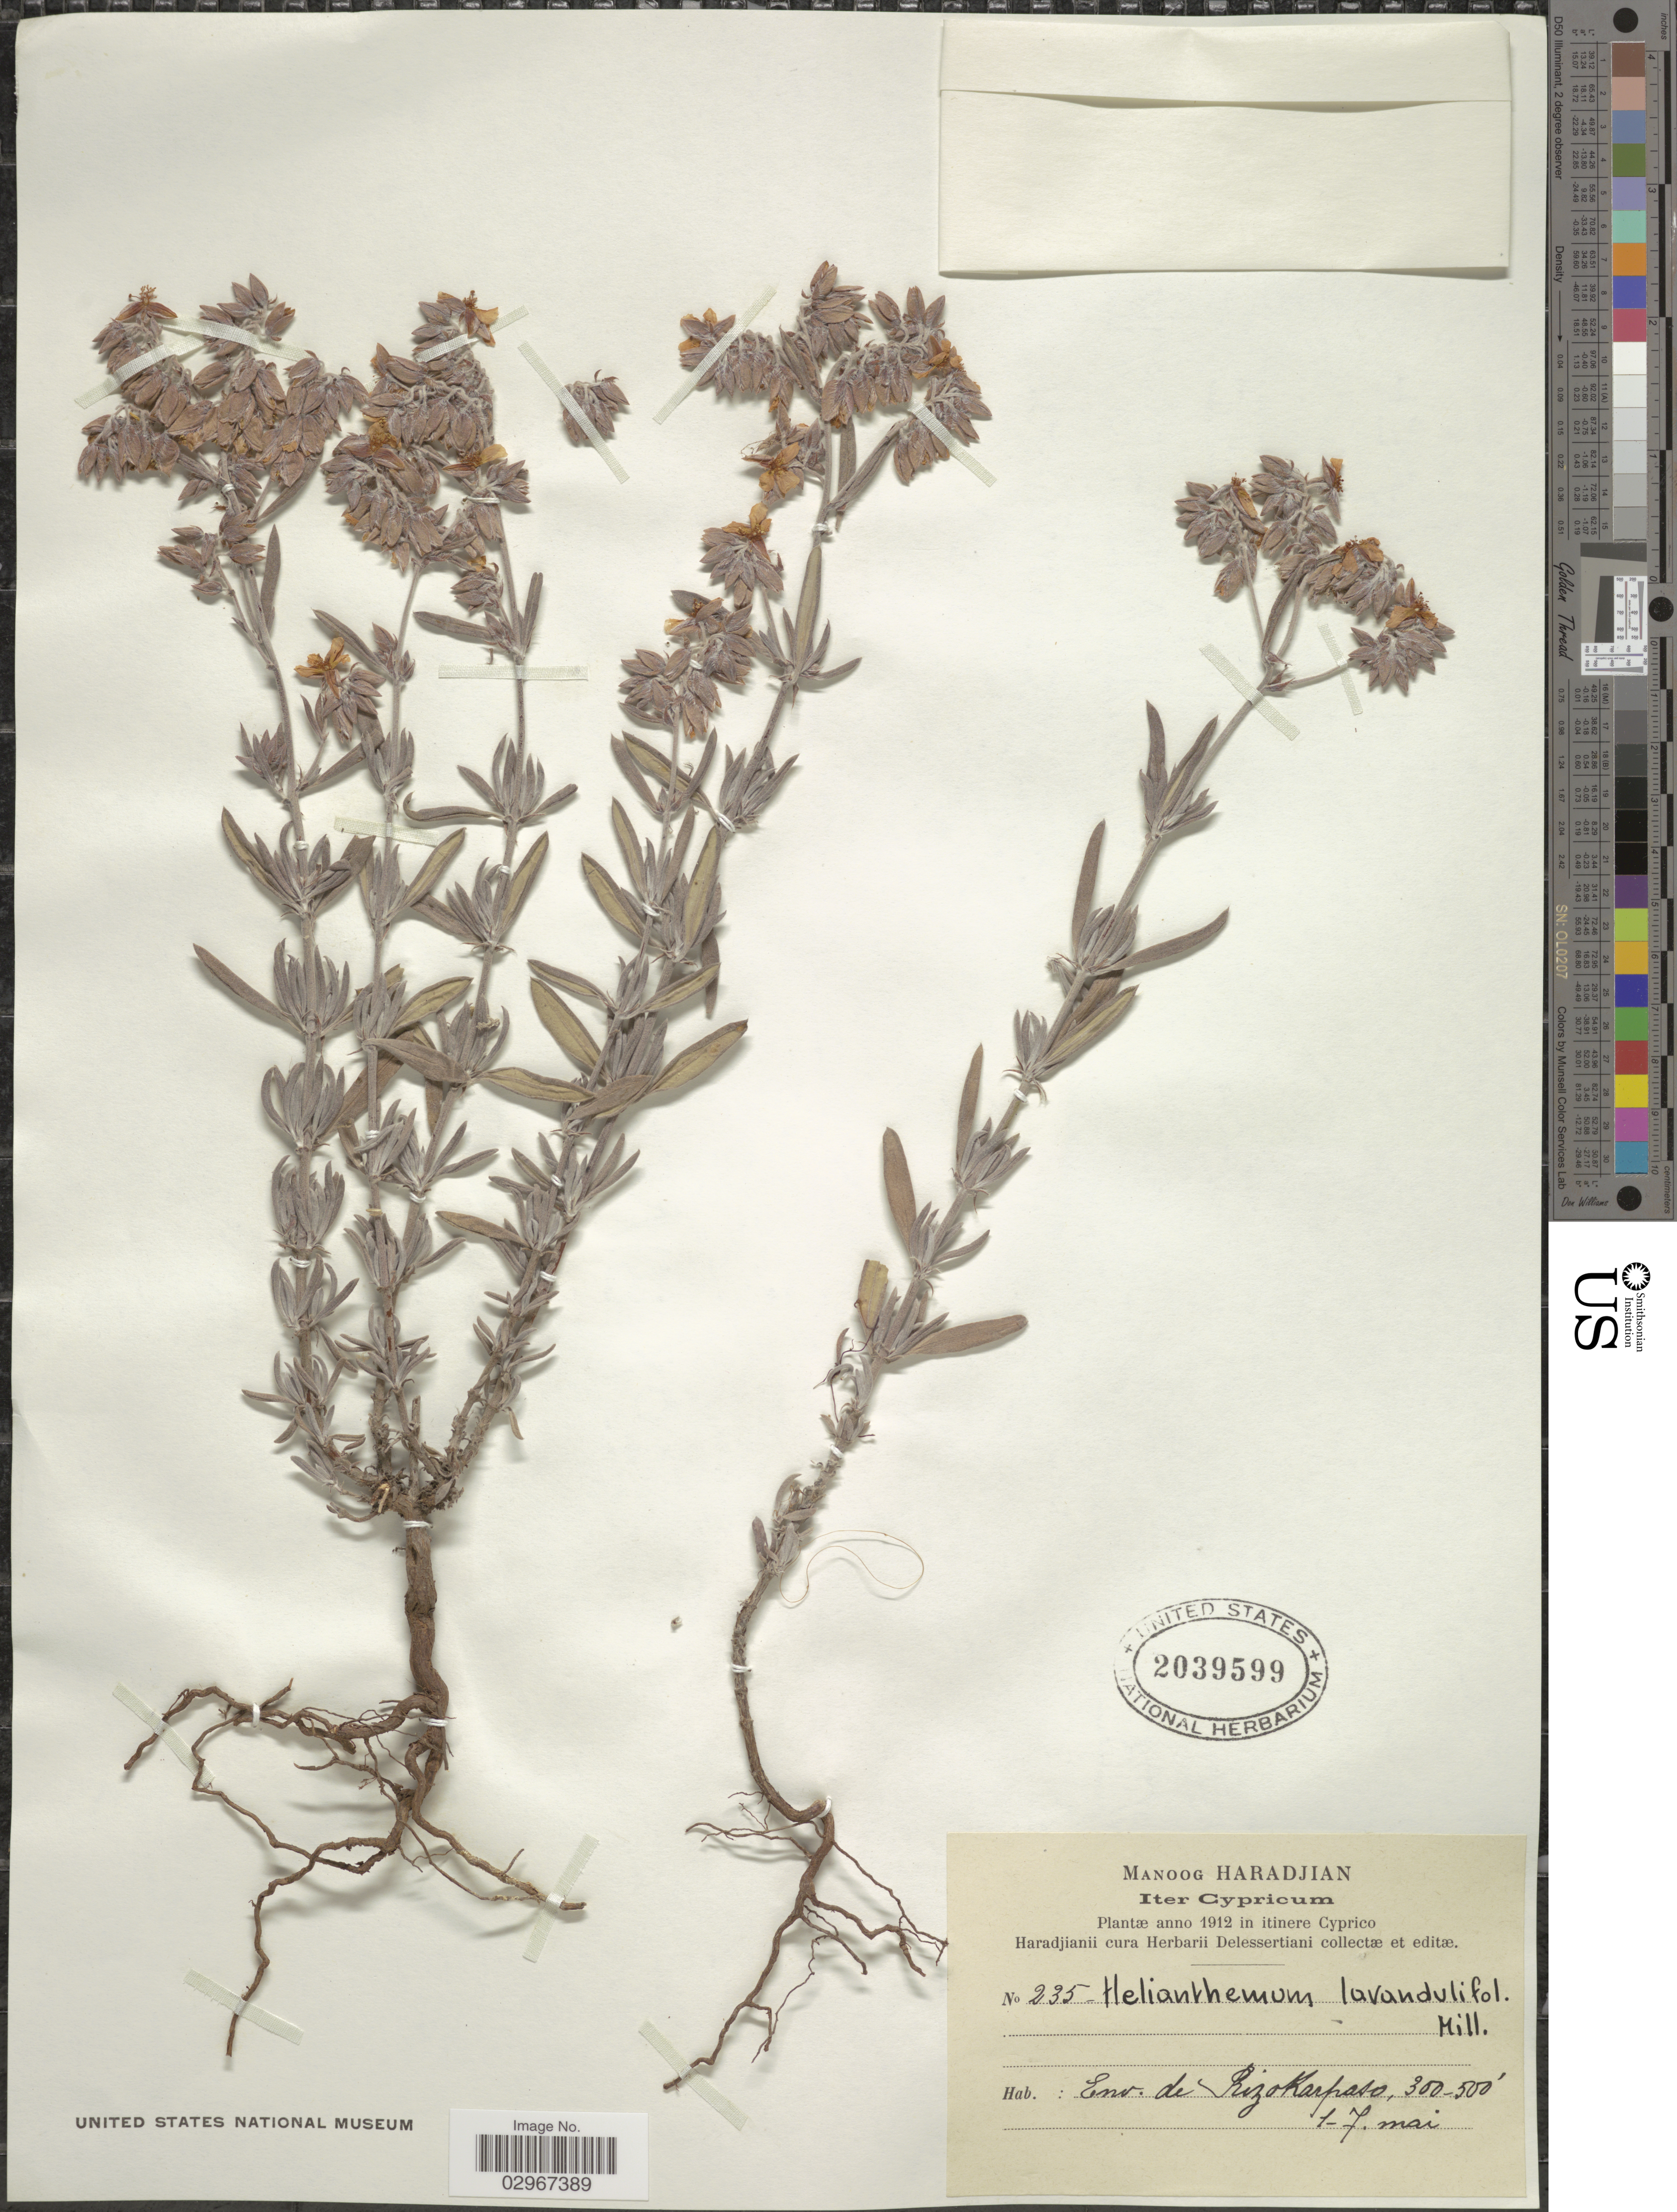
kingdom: Plantae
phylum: Tracheophyta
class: Magnoliopsida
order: Malvales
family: Cistaceae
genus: Helianthemum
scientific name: Helianthemum lavandulifolium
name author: Mill.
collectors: M. Haradjian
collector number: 235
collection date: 1912-05-01/1912-05-07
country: Cyprus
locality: Iter Cypricum. Env. de Rizokarpaso.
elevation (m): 91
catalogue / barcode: US 2039599